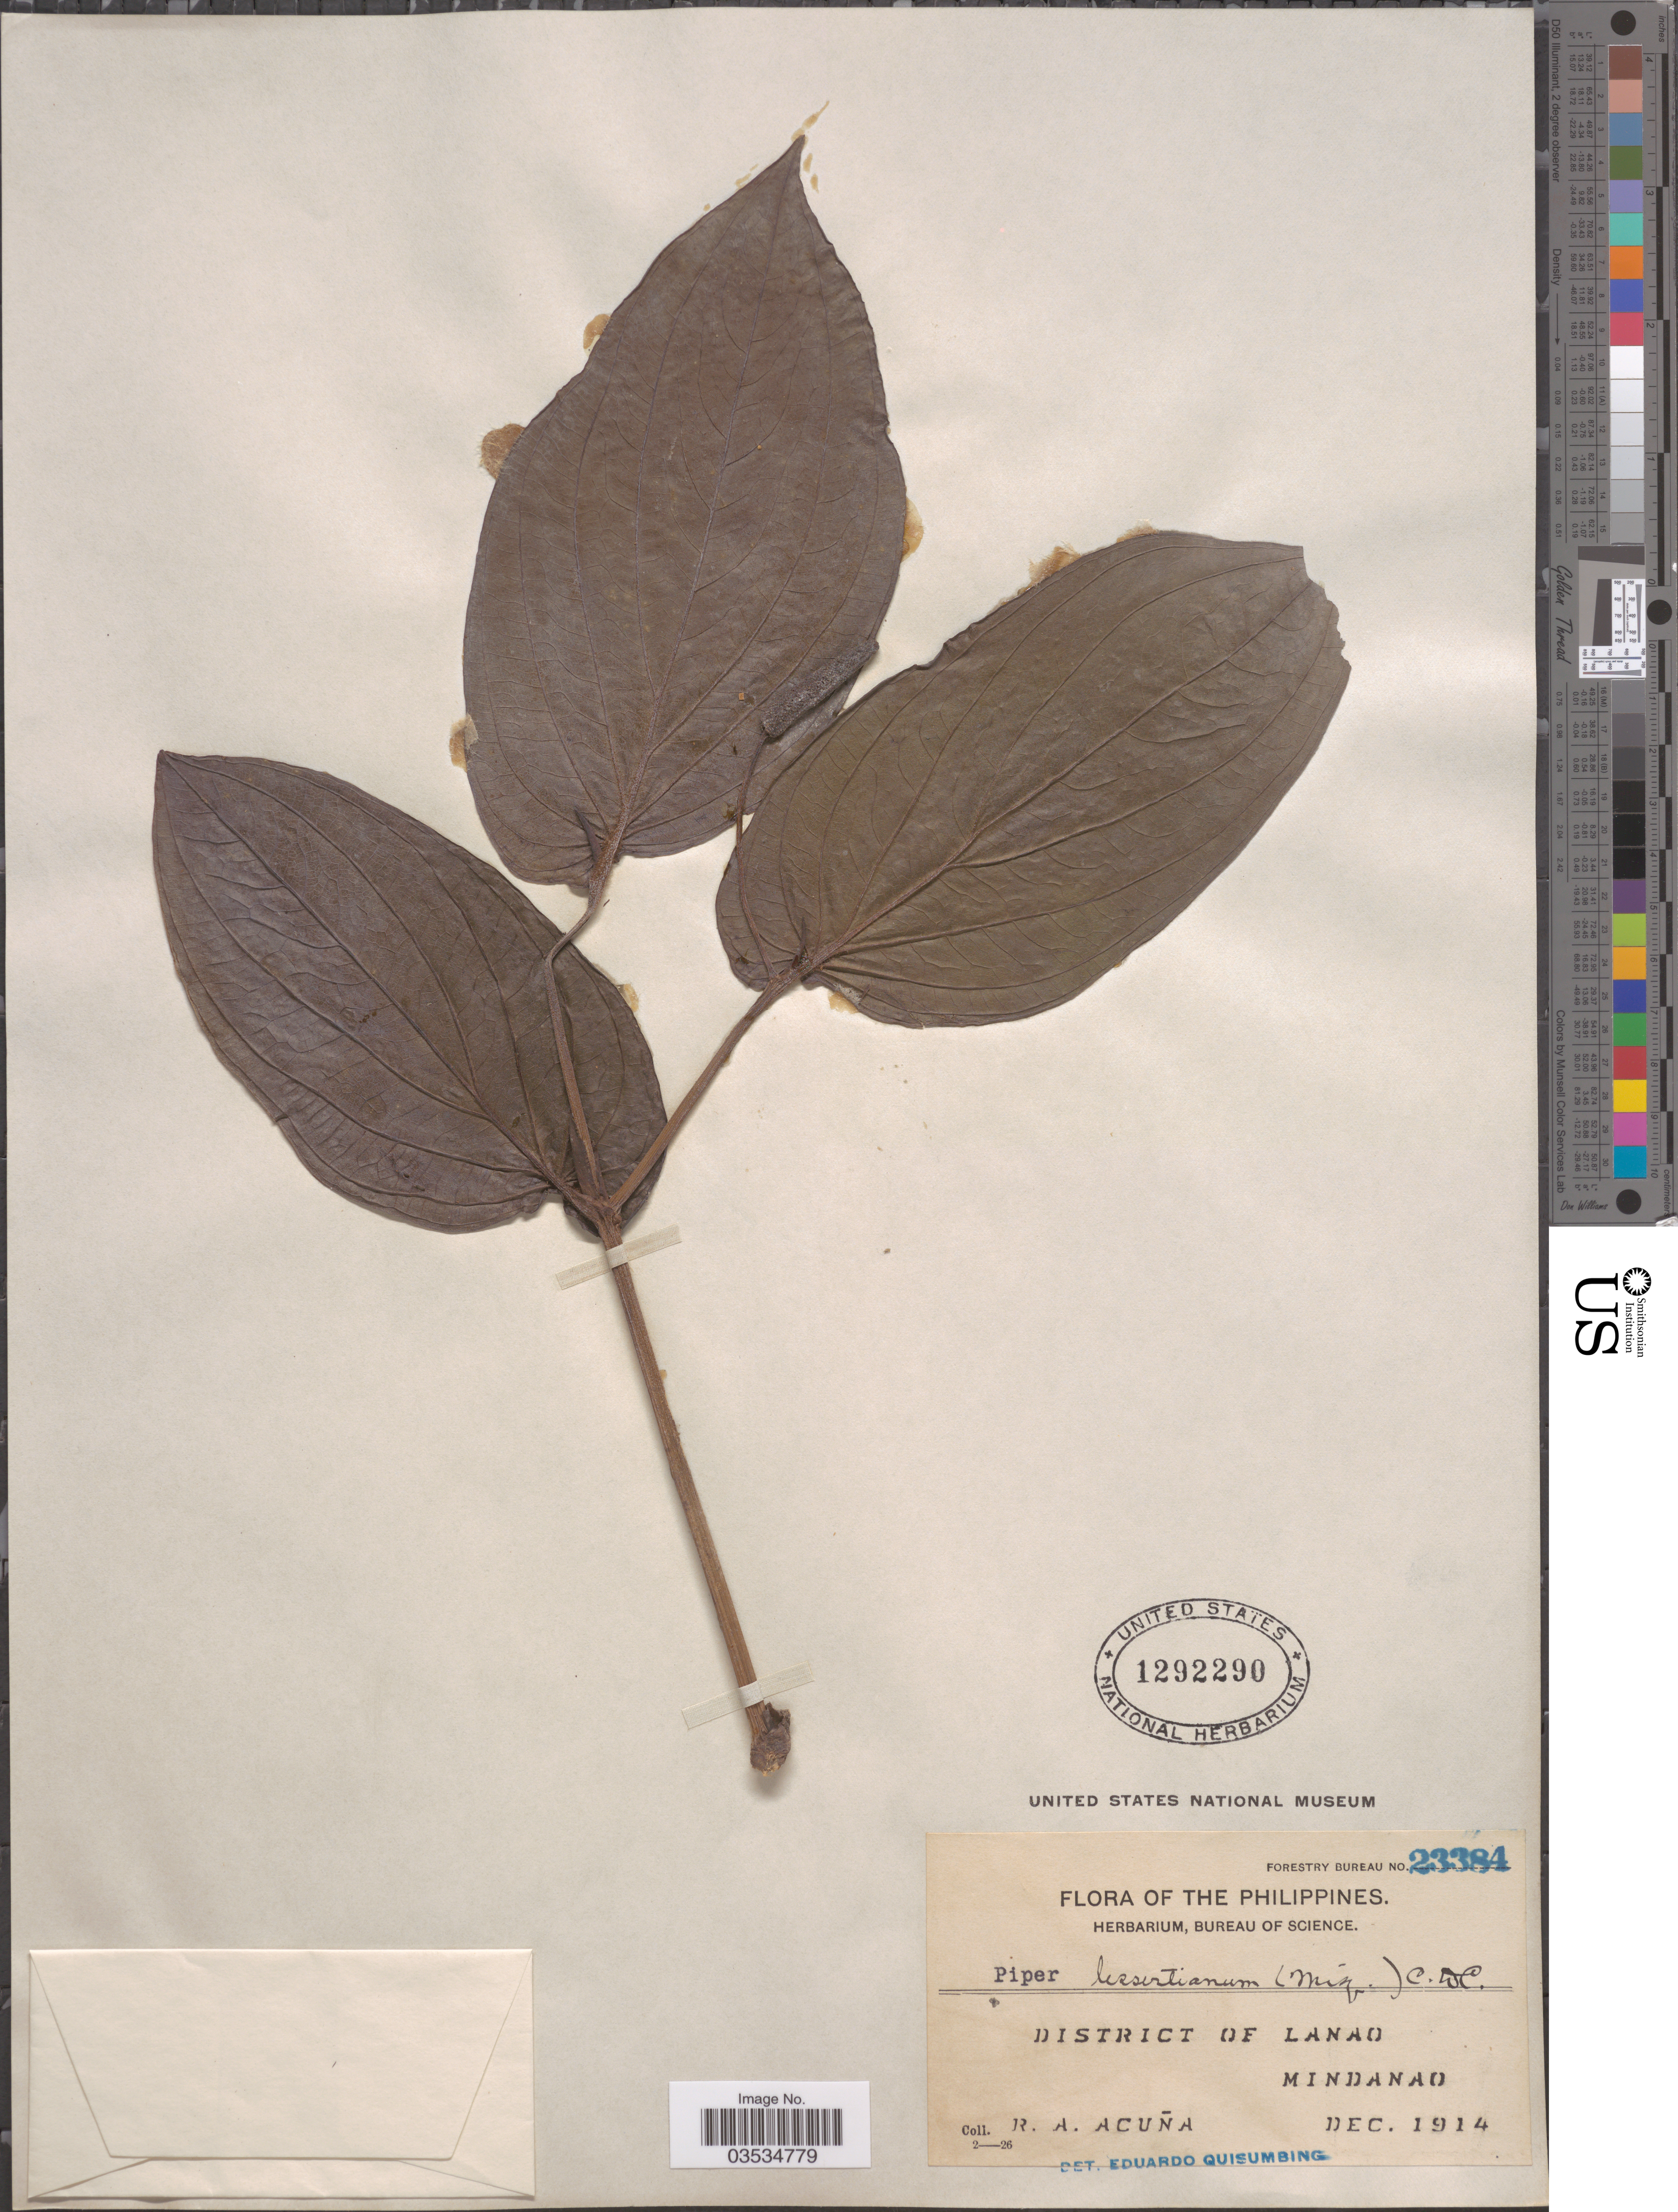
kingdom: Plantae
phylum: Tracheophyta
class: Magnoliopsida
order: Piperales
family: Piperaceae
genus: Piper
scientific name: Piper lessertianum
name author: C. DC.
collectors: R. A. Acuña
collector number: Forestry Bureau 23384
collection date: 1914-12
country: Philippines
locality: District of Lanao. Mindanao.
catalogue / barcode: US 1292290